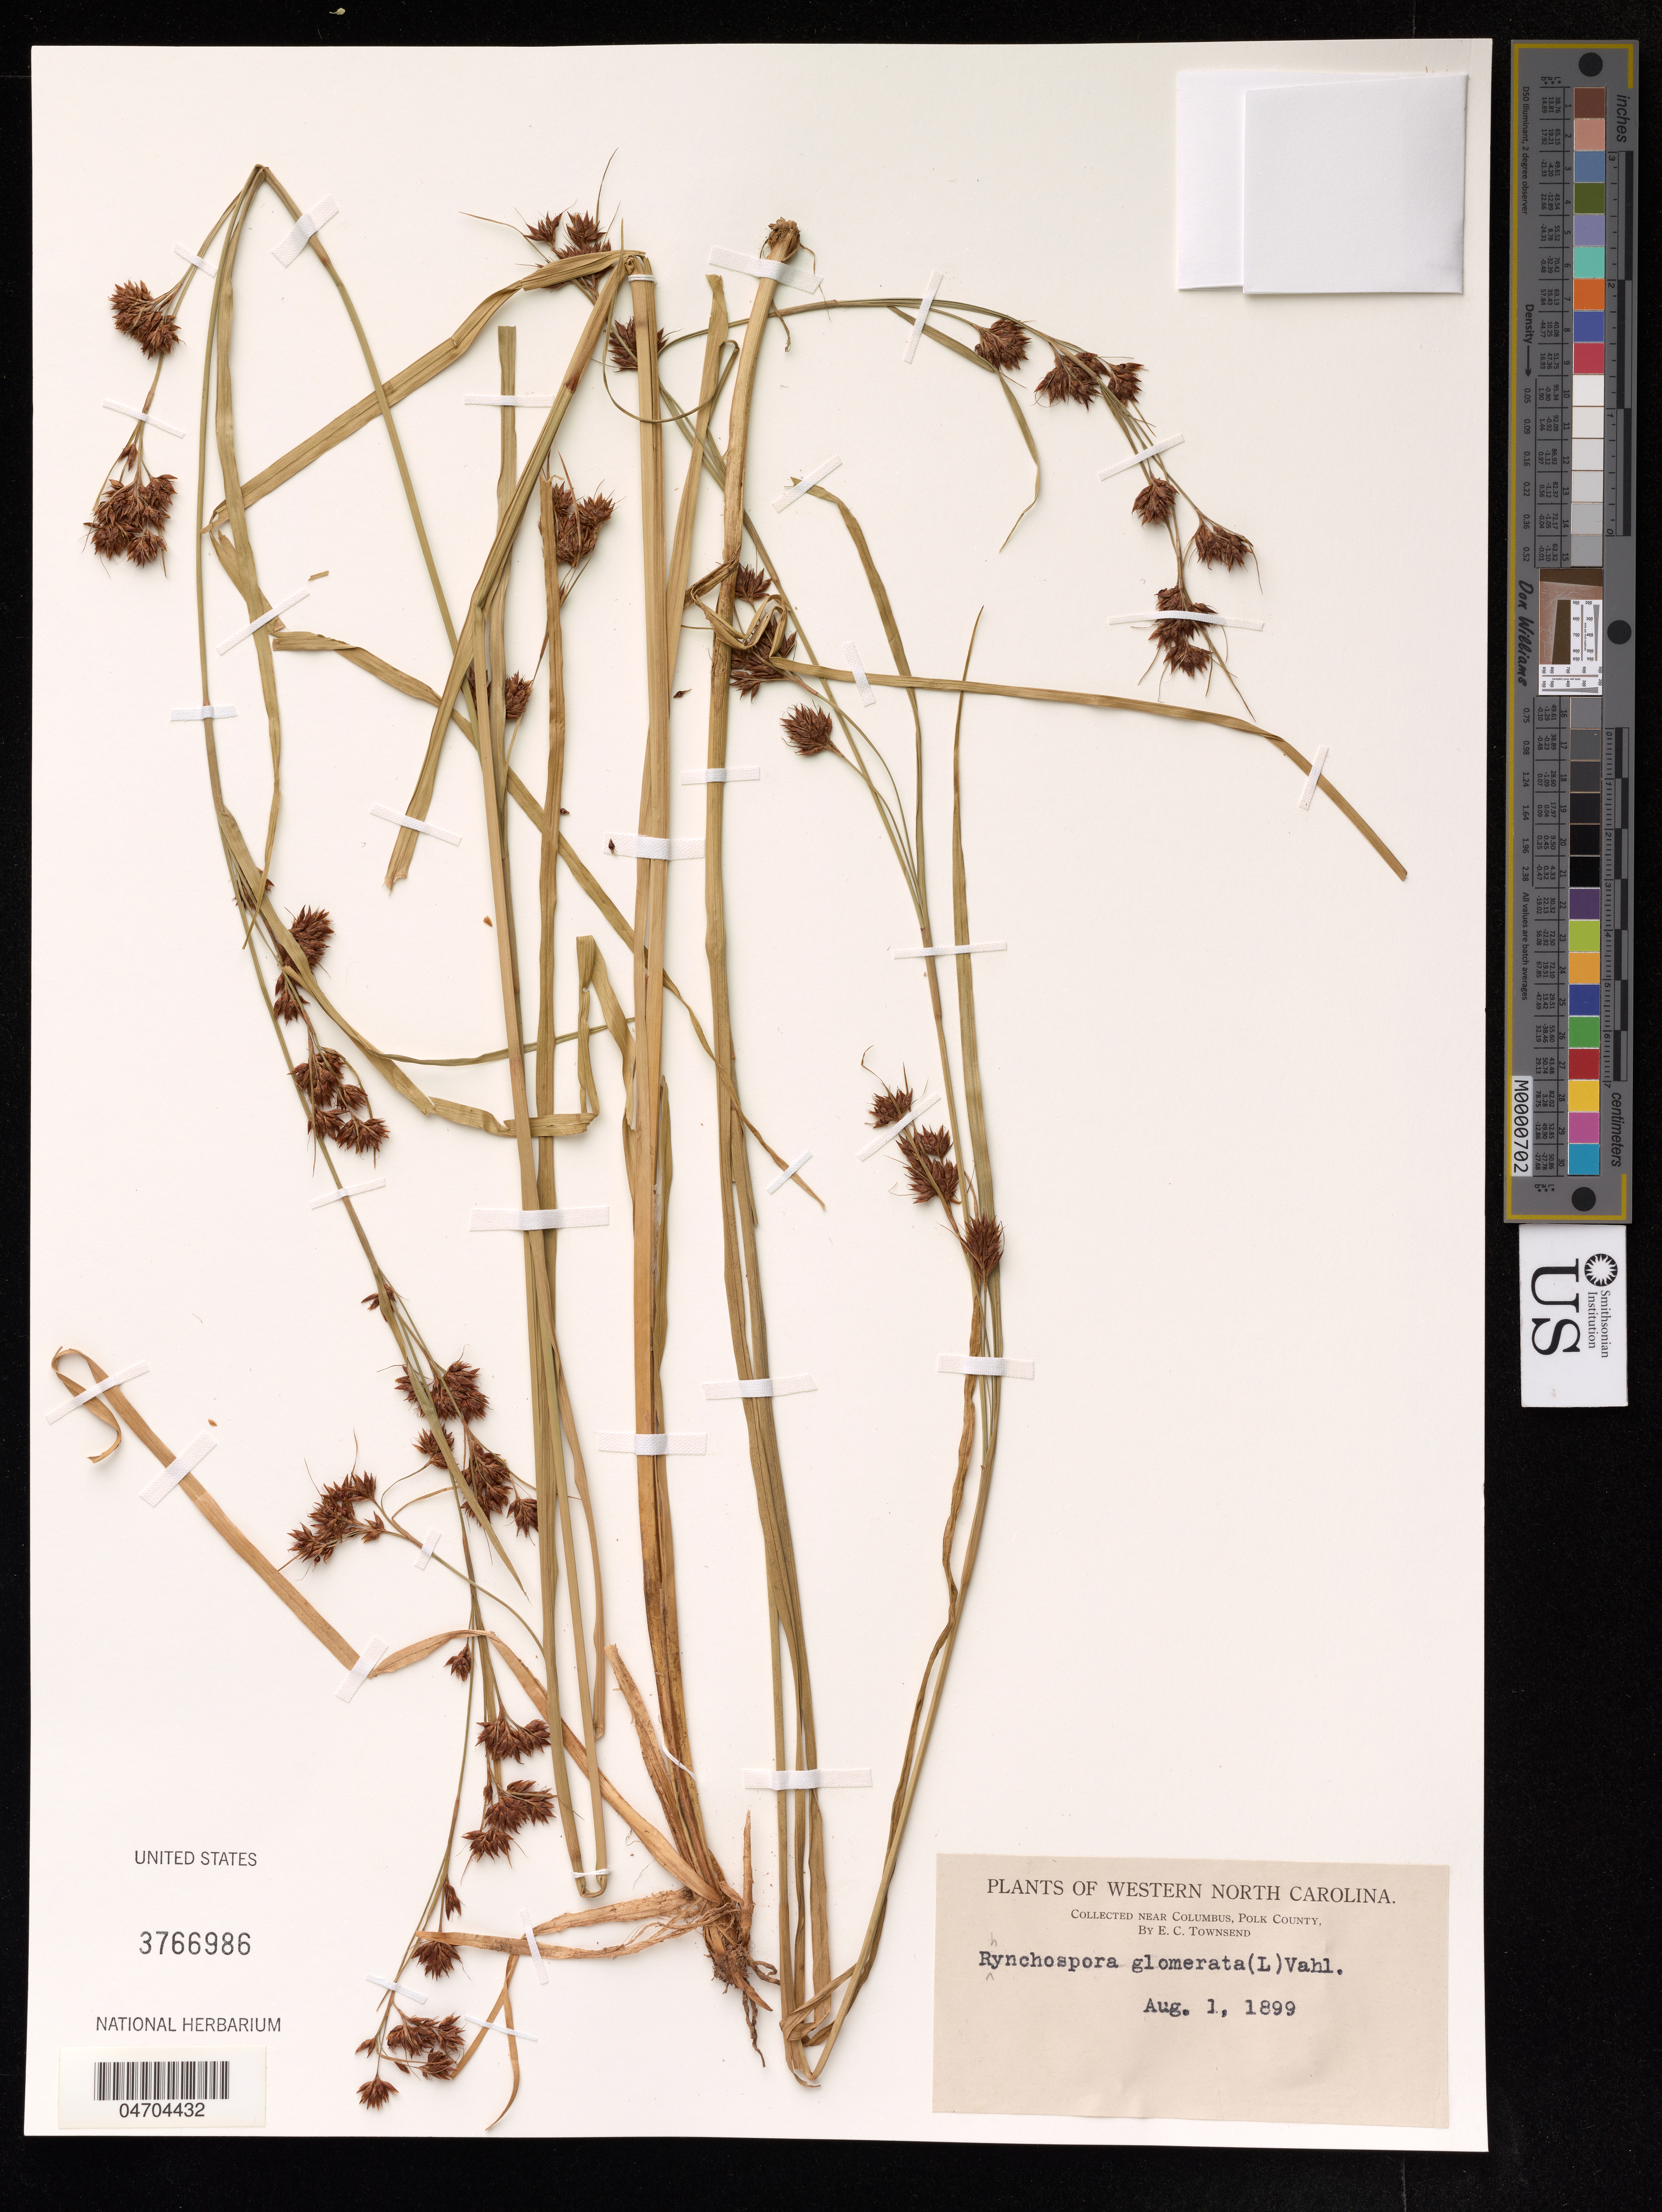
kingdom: Plantae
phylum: Tracheophyta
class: Liliopsida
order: Poales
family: Cyperaceae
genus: Rhynchospora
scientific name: Rhynchospora glomerata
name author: (L.) Vahl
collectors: E. C. Townsend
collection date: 1899-08-01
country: United States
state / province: North Carolina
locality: Western. Near Colombus, Polk County.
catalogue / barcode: US 3766986